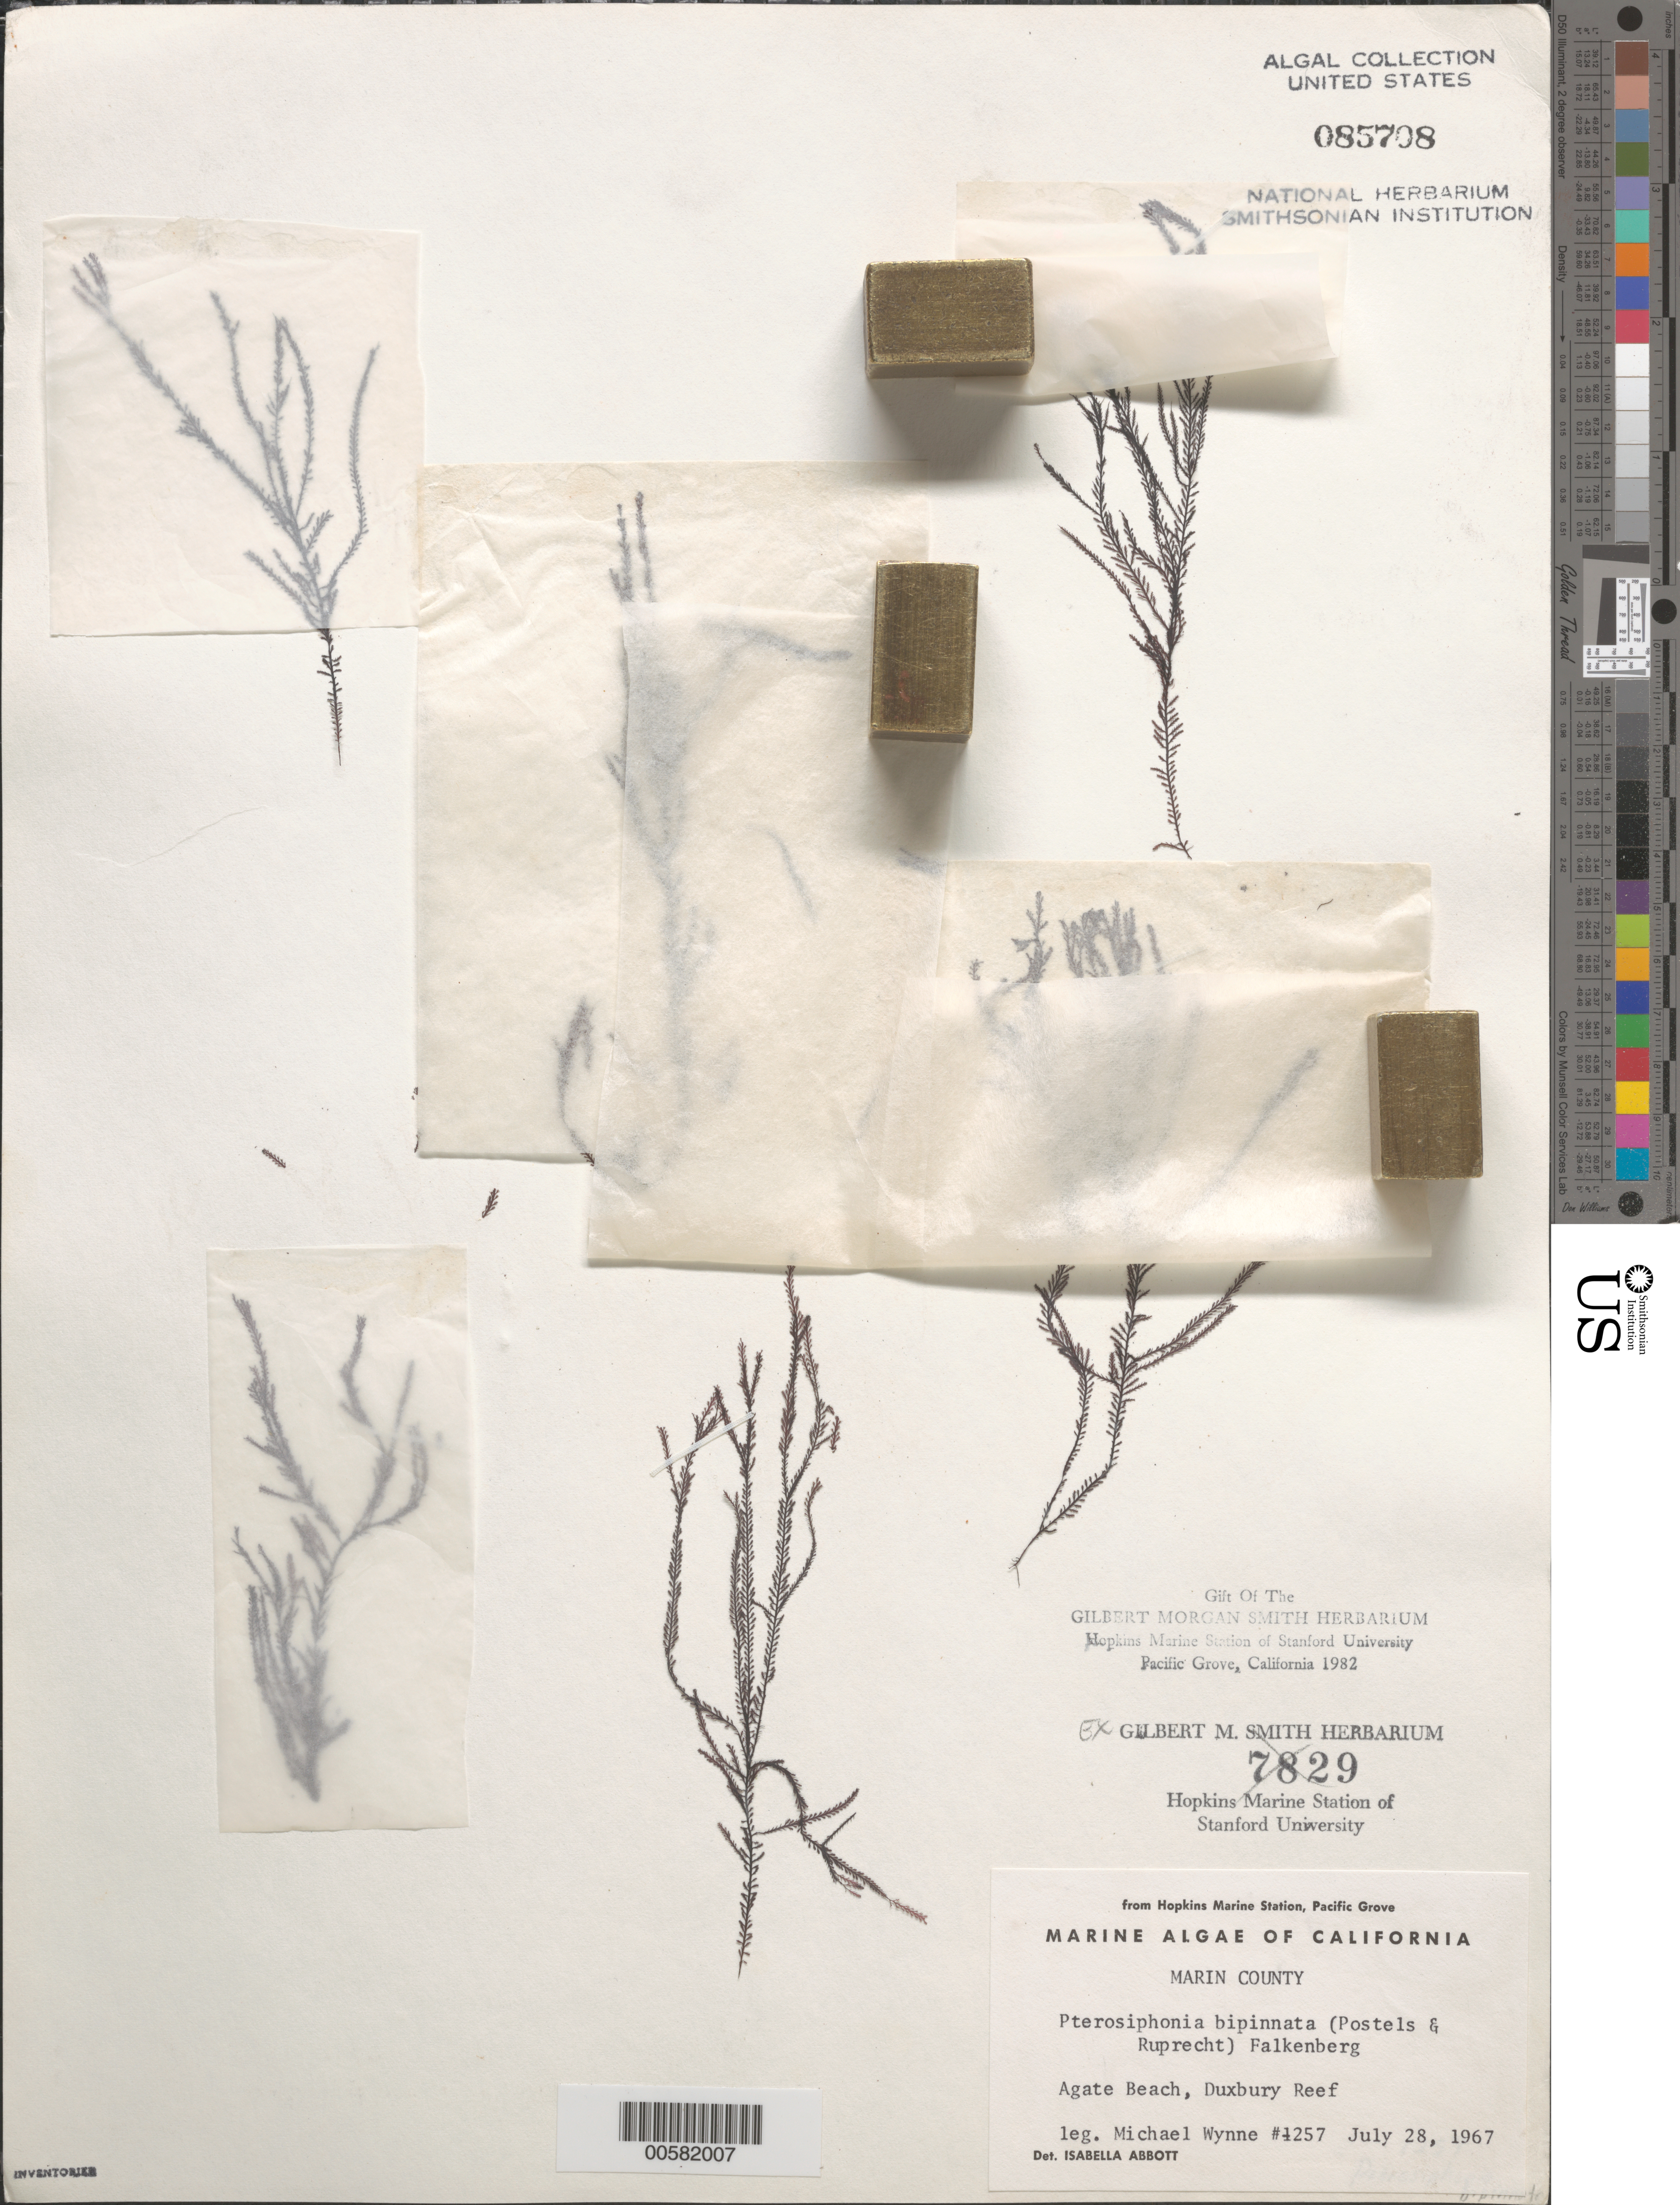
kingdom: Plantae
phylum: Rhodophyta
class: Florideophyceae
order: Ceramiales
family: Rhodomelaceae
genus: Savoiea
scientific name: Savoiea bipinnata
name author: (Postels & Rupr.) M.J. Wynne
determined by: Algae name updating Project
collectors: M.J. Wynne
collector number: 1257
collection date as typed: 28 Jul 1967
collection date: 1967-07-28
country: United States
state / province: California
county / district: Marin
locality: Agate Beach, Duxbury Reef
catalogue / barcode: US 85708